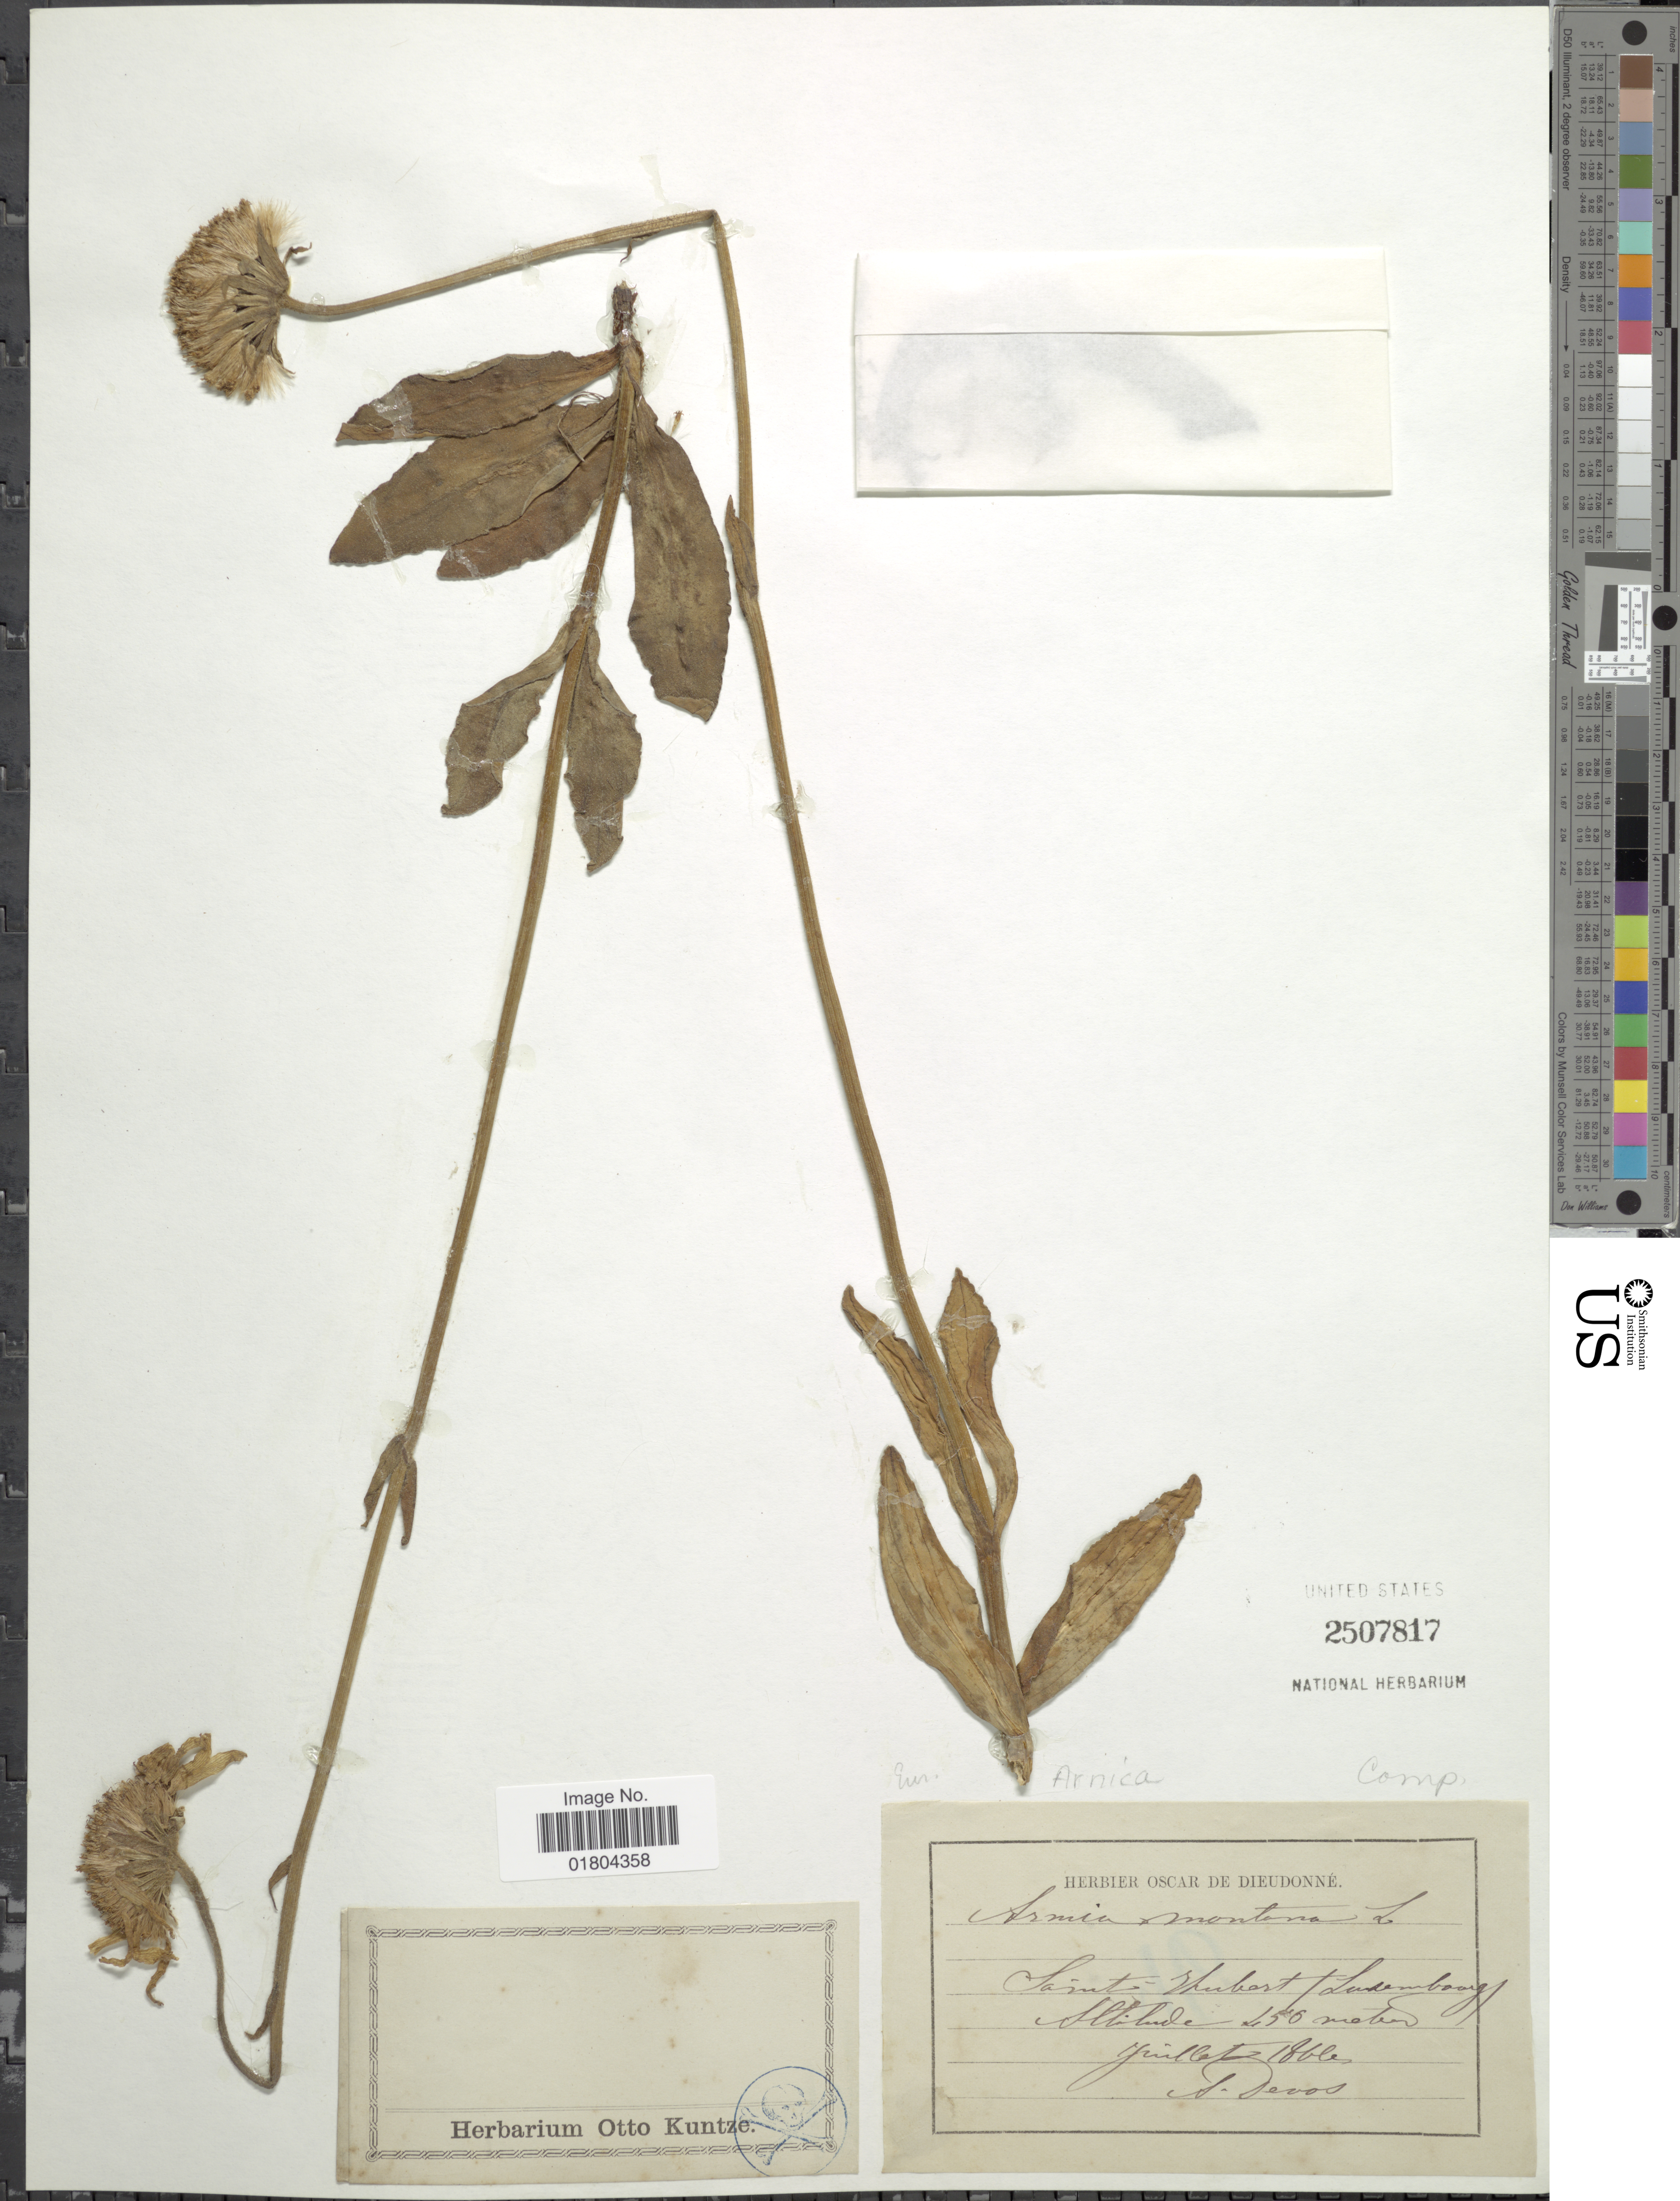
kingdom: Plantae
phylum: Tracheophyta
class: Magnoliopsida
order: Asterales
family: Asteraceae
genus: Arnica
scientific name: Arnica montana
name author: L.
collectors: A. deVos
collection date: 1866-07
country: Luxembourg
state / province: Luxembourg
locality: Saint-Hubert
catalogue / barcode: US 2507817